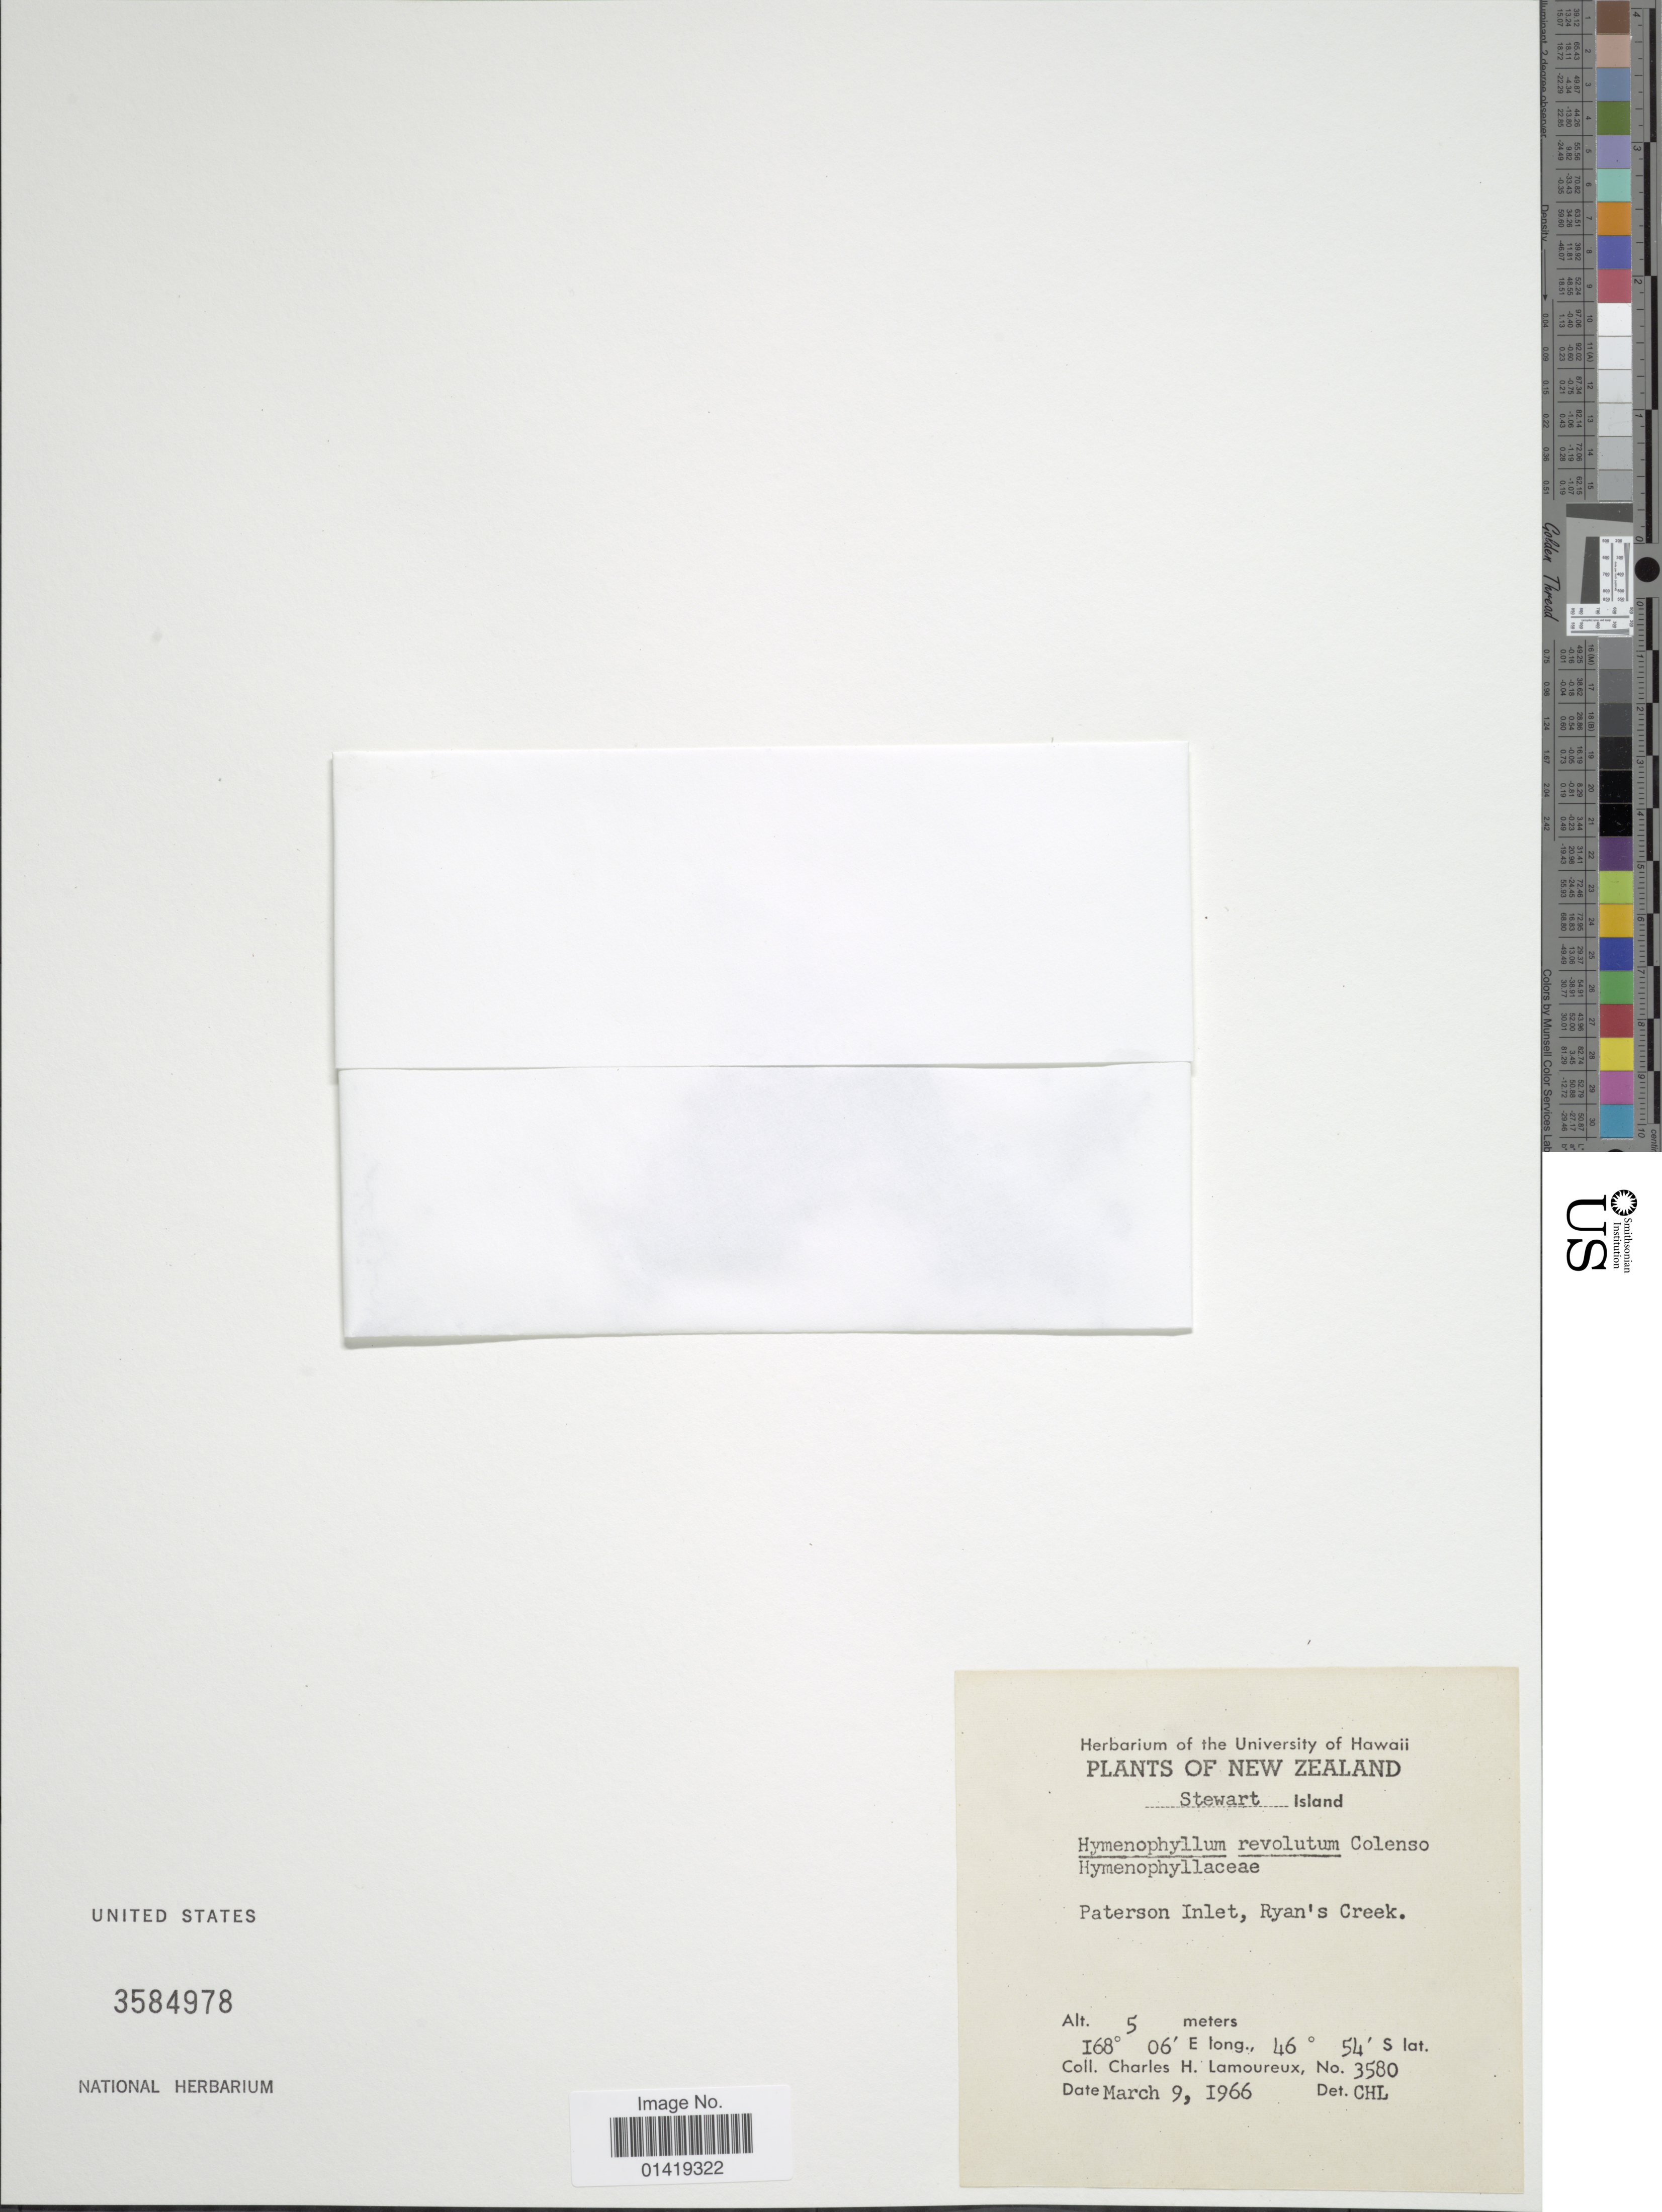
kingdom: Plantae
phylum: Tracheophyta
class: Polypodiopsida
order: Hymenophyllales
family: Hymenophyllaceae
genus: Hymenophyllum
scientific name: Hymenophyllum revolutum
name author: Colenso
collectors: C. H. Lamoureux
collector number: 3580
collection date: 1966-03-09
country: New Zealand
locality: Stewart Island Paterson Inlet Ryan's Creek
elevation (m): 5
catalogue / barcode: US 3584978